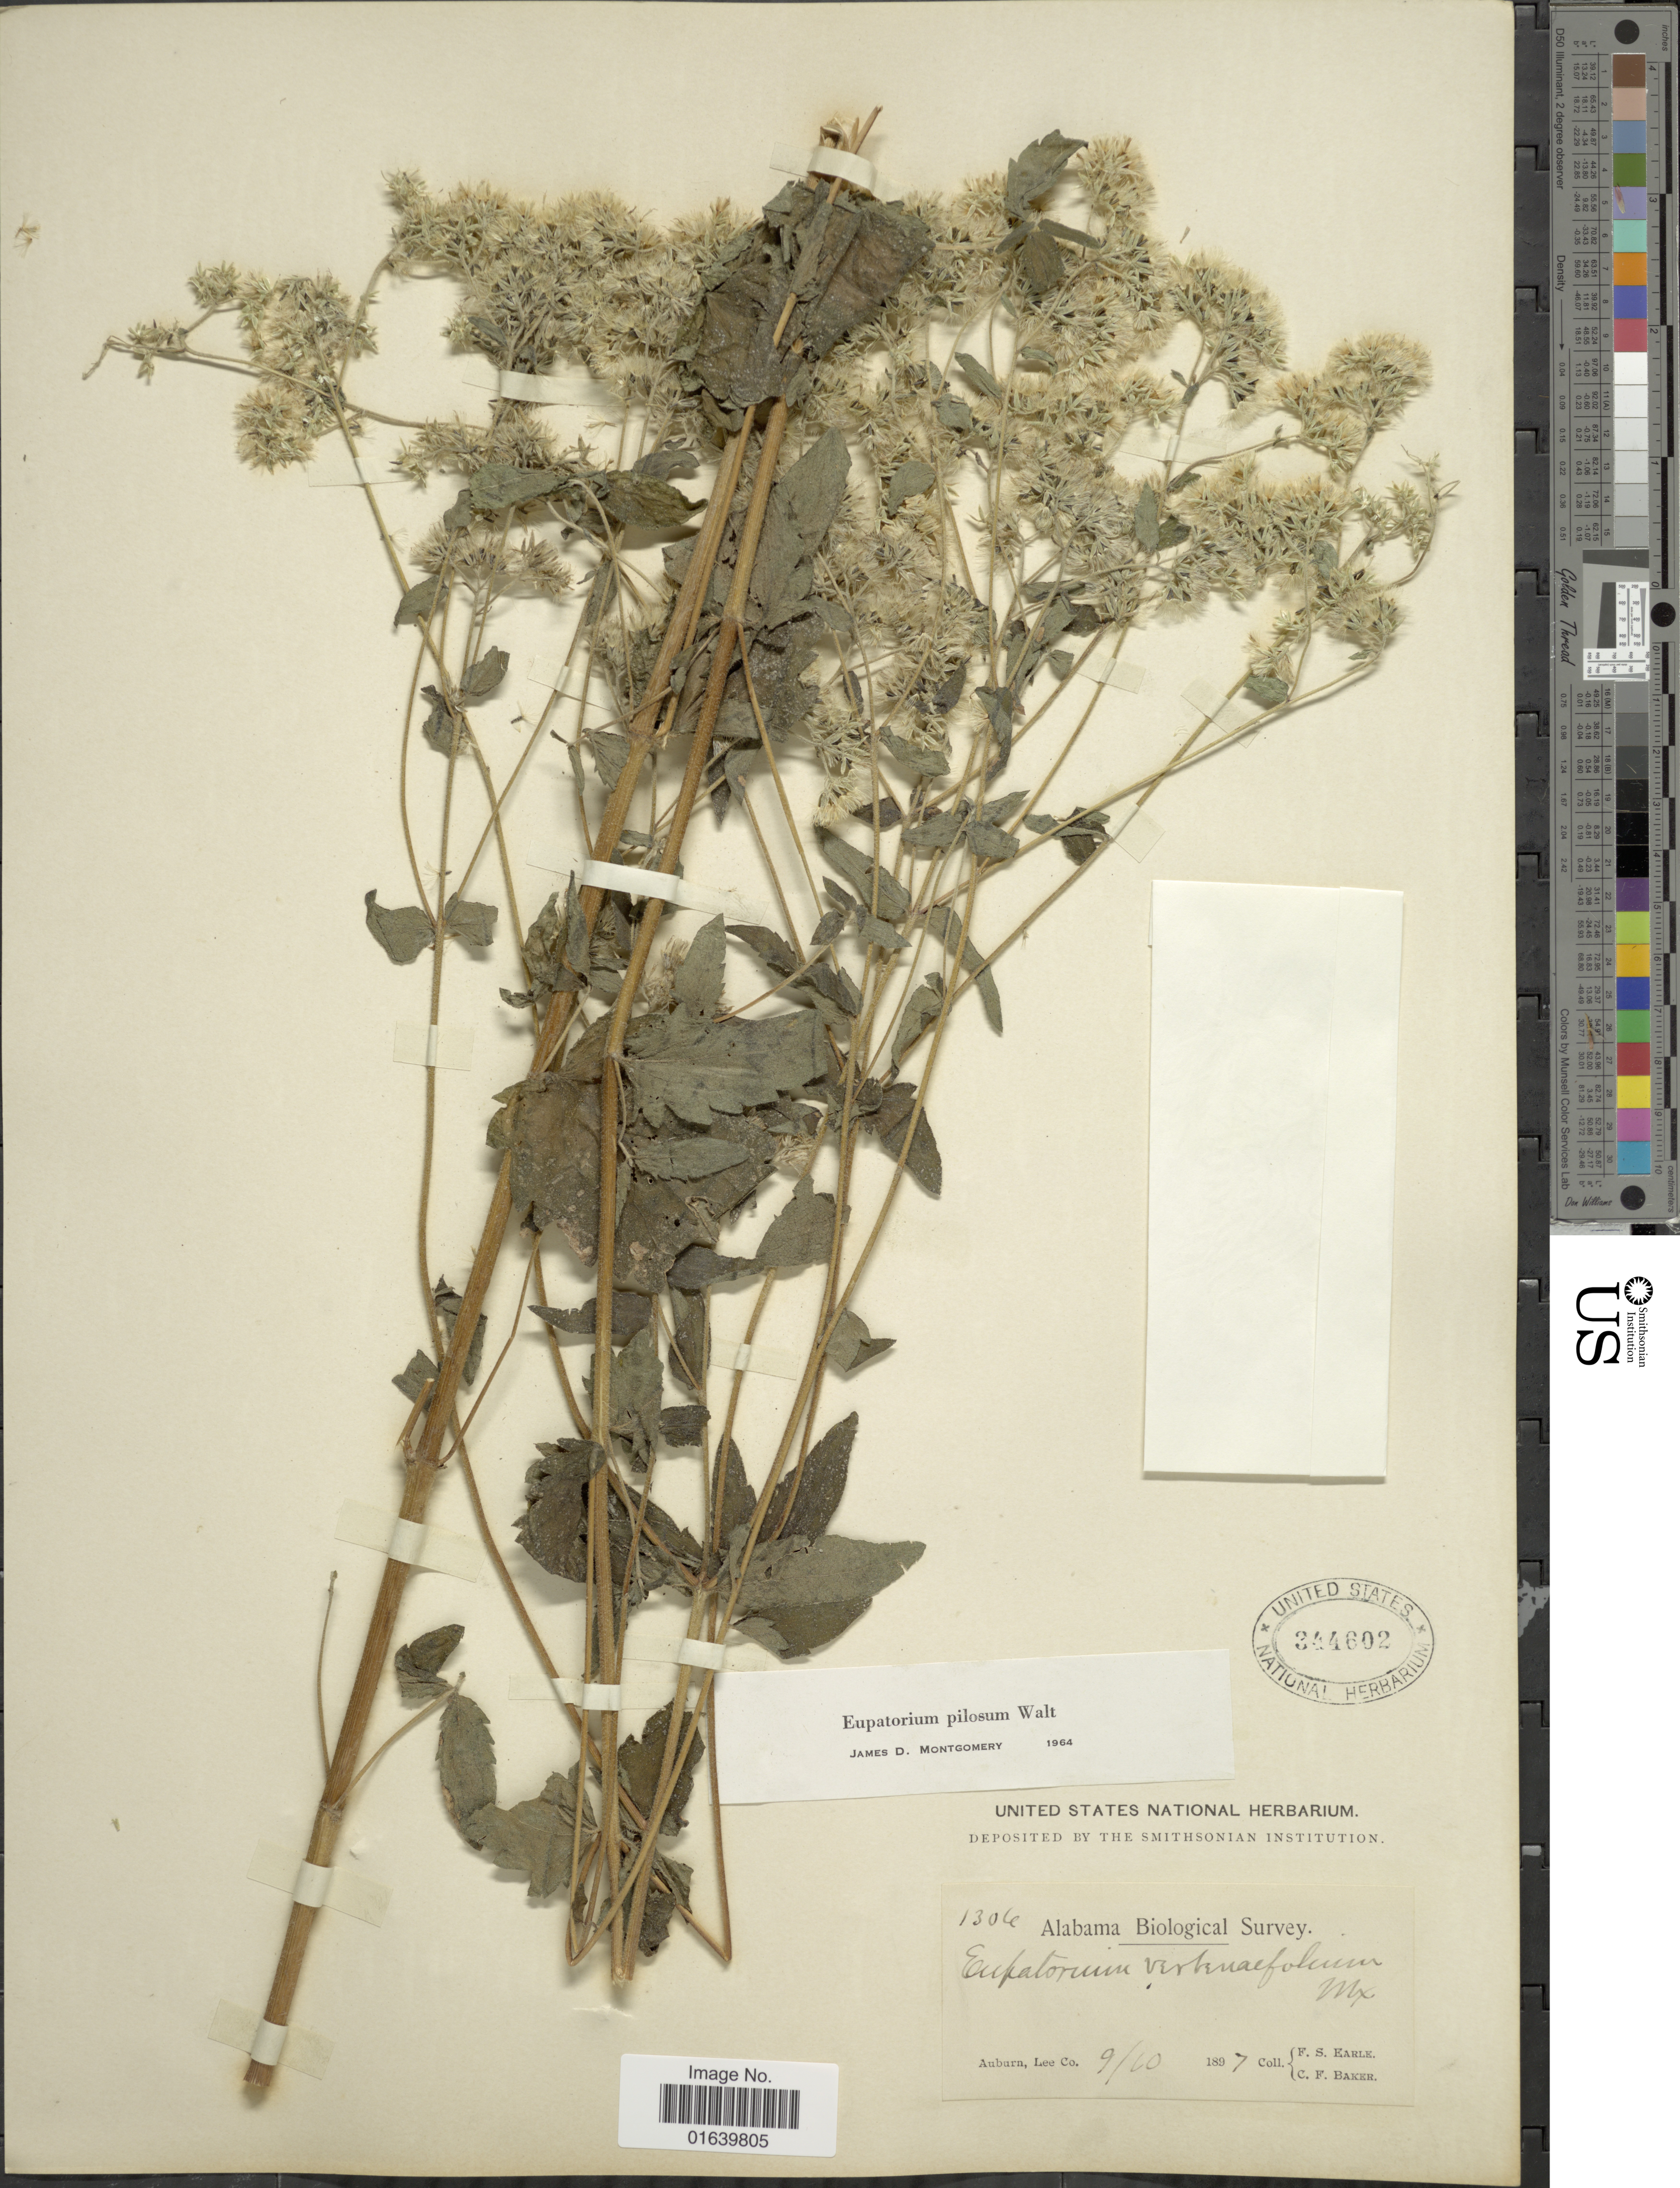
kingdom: Plantae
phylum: Tracheophyta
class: Magnoliopsida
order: Asterales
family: Asteraceae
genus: Eupatorium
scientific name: Eupatorium pilosum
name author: Walter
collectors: F. S. Earle & C. F. Baker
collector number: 1304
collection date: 1897-10-09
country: United States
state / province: Alabama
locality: Auburn, Lee Co.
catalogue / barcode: US 344602